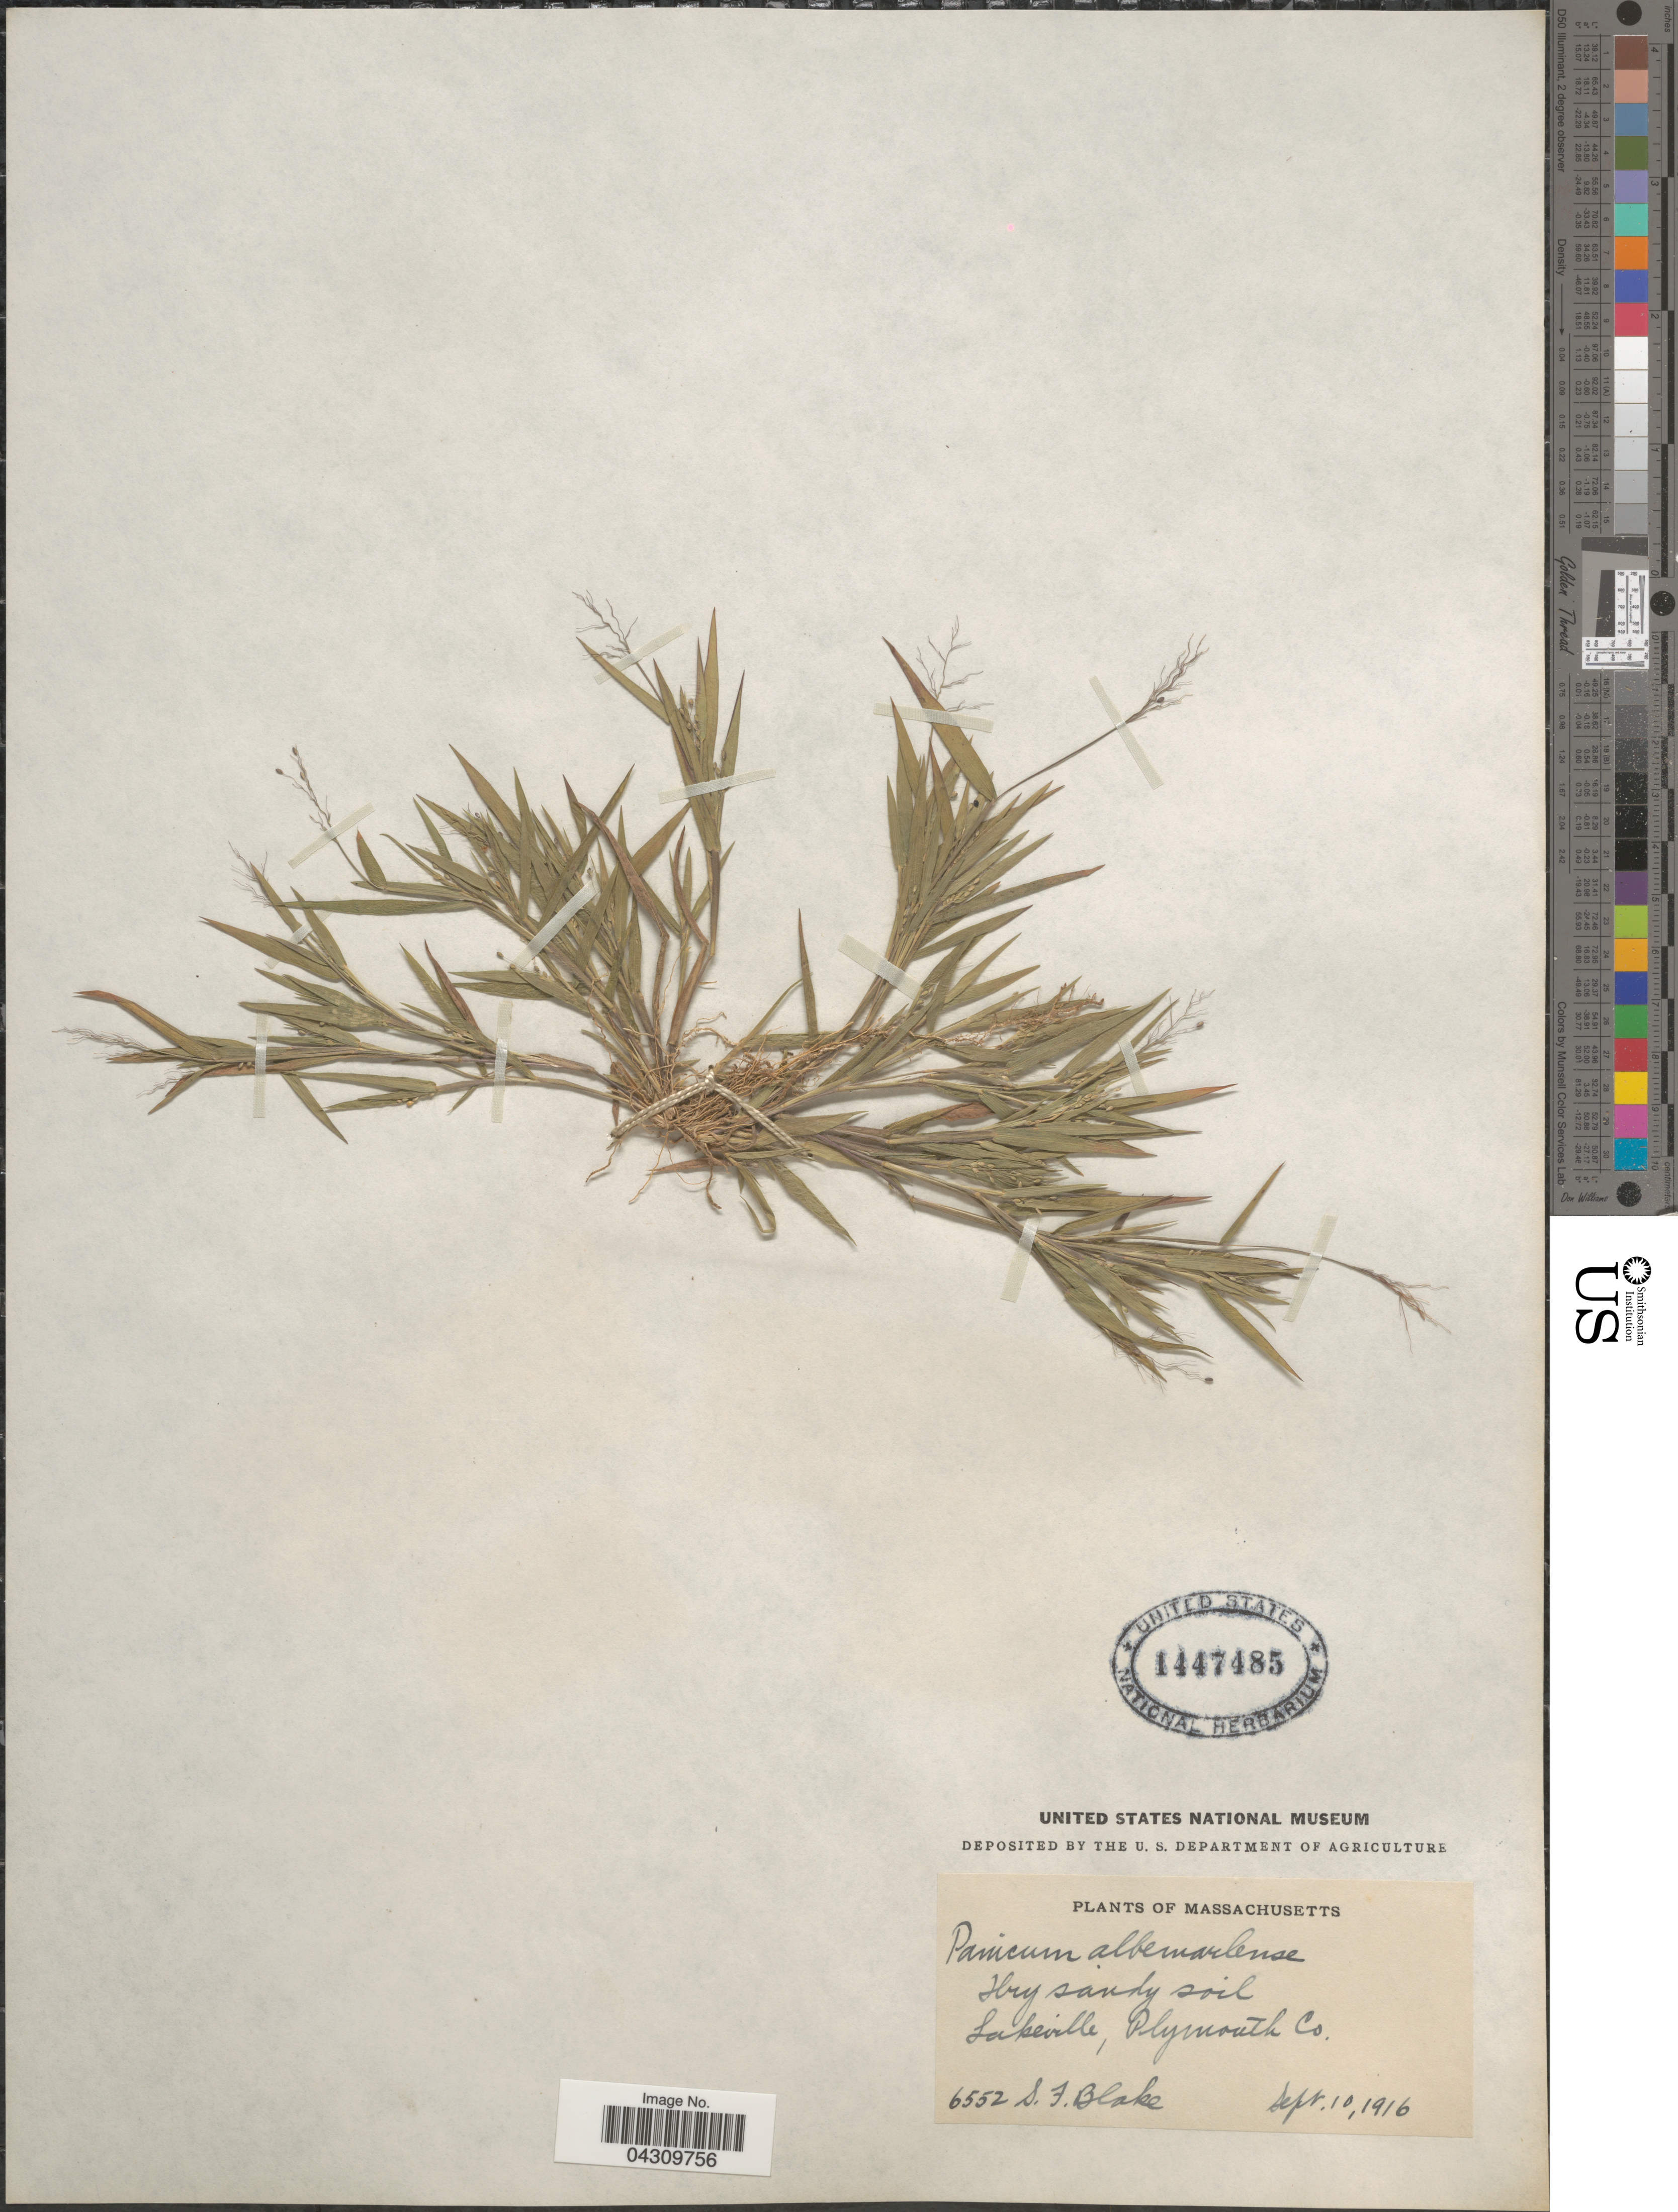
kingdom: Plantae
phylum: Tracheophyta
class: Liliopsida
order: Poales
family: Poaceae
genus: Dichanthelium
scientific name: Dichanthelium acuminatum var. acuminatum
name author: (Sw.) Gould & C.A. Clark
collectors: S. Blake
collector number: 6552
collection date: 1916-09-10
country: United States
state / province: Massachusetts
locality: Lakeville, Plymouth Co.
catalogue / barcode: US 1447485